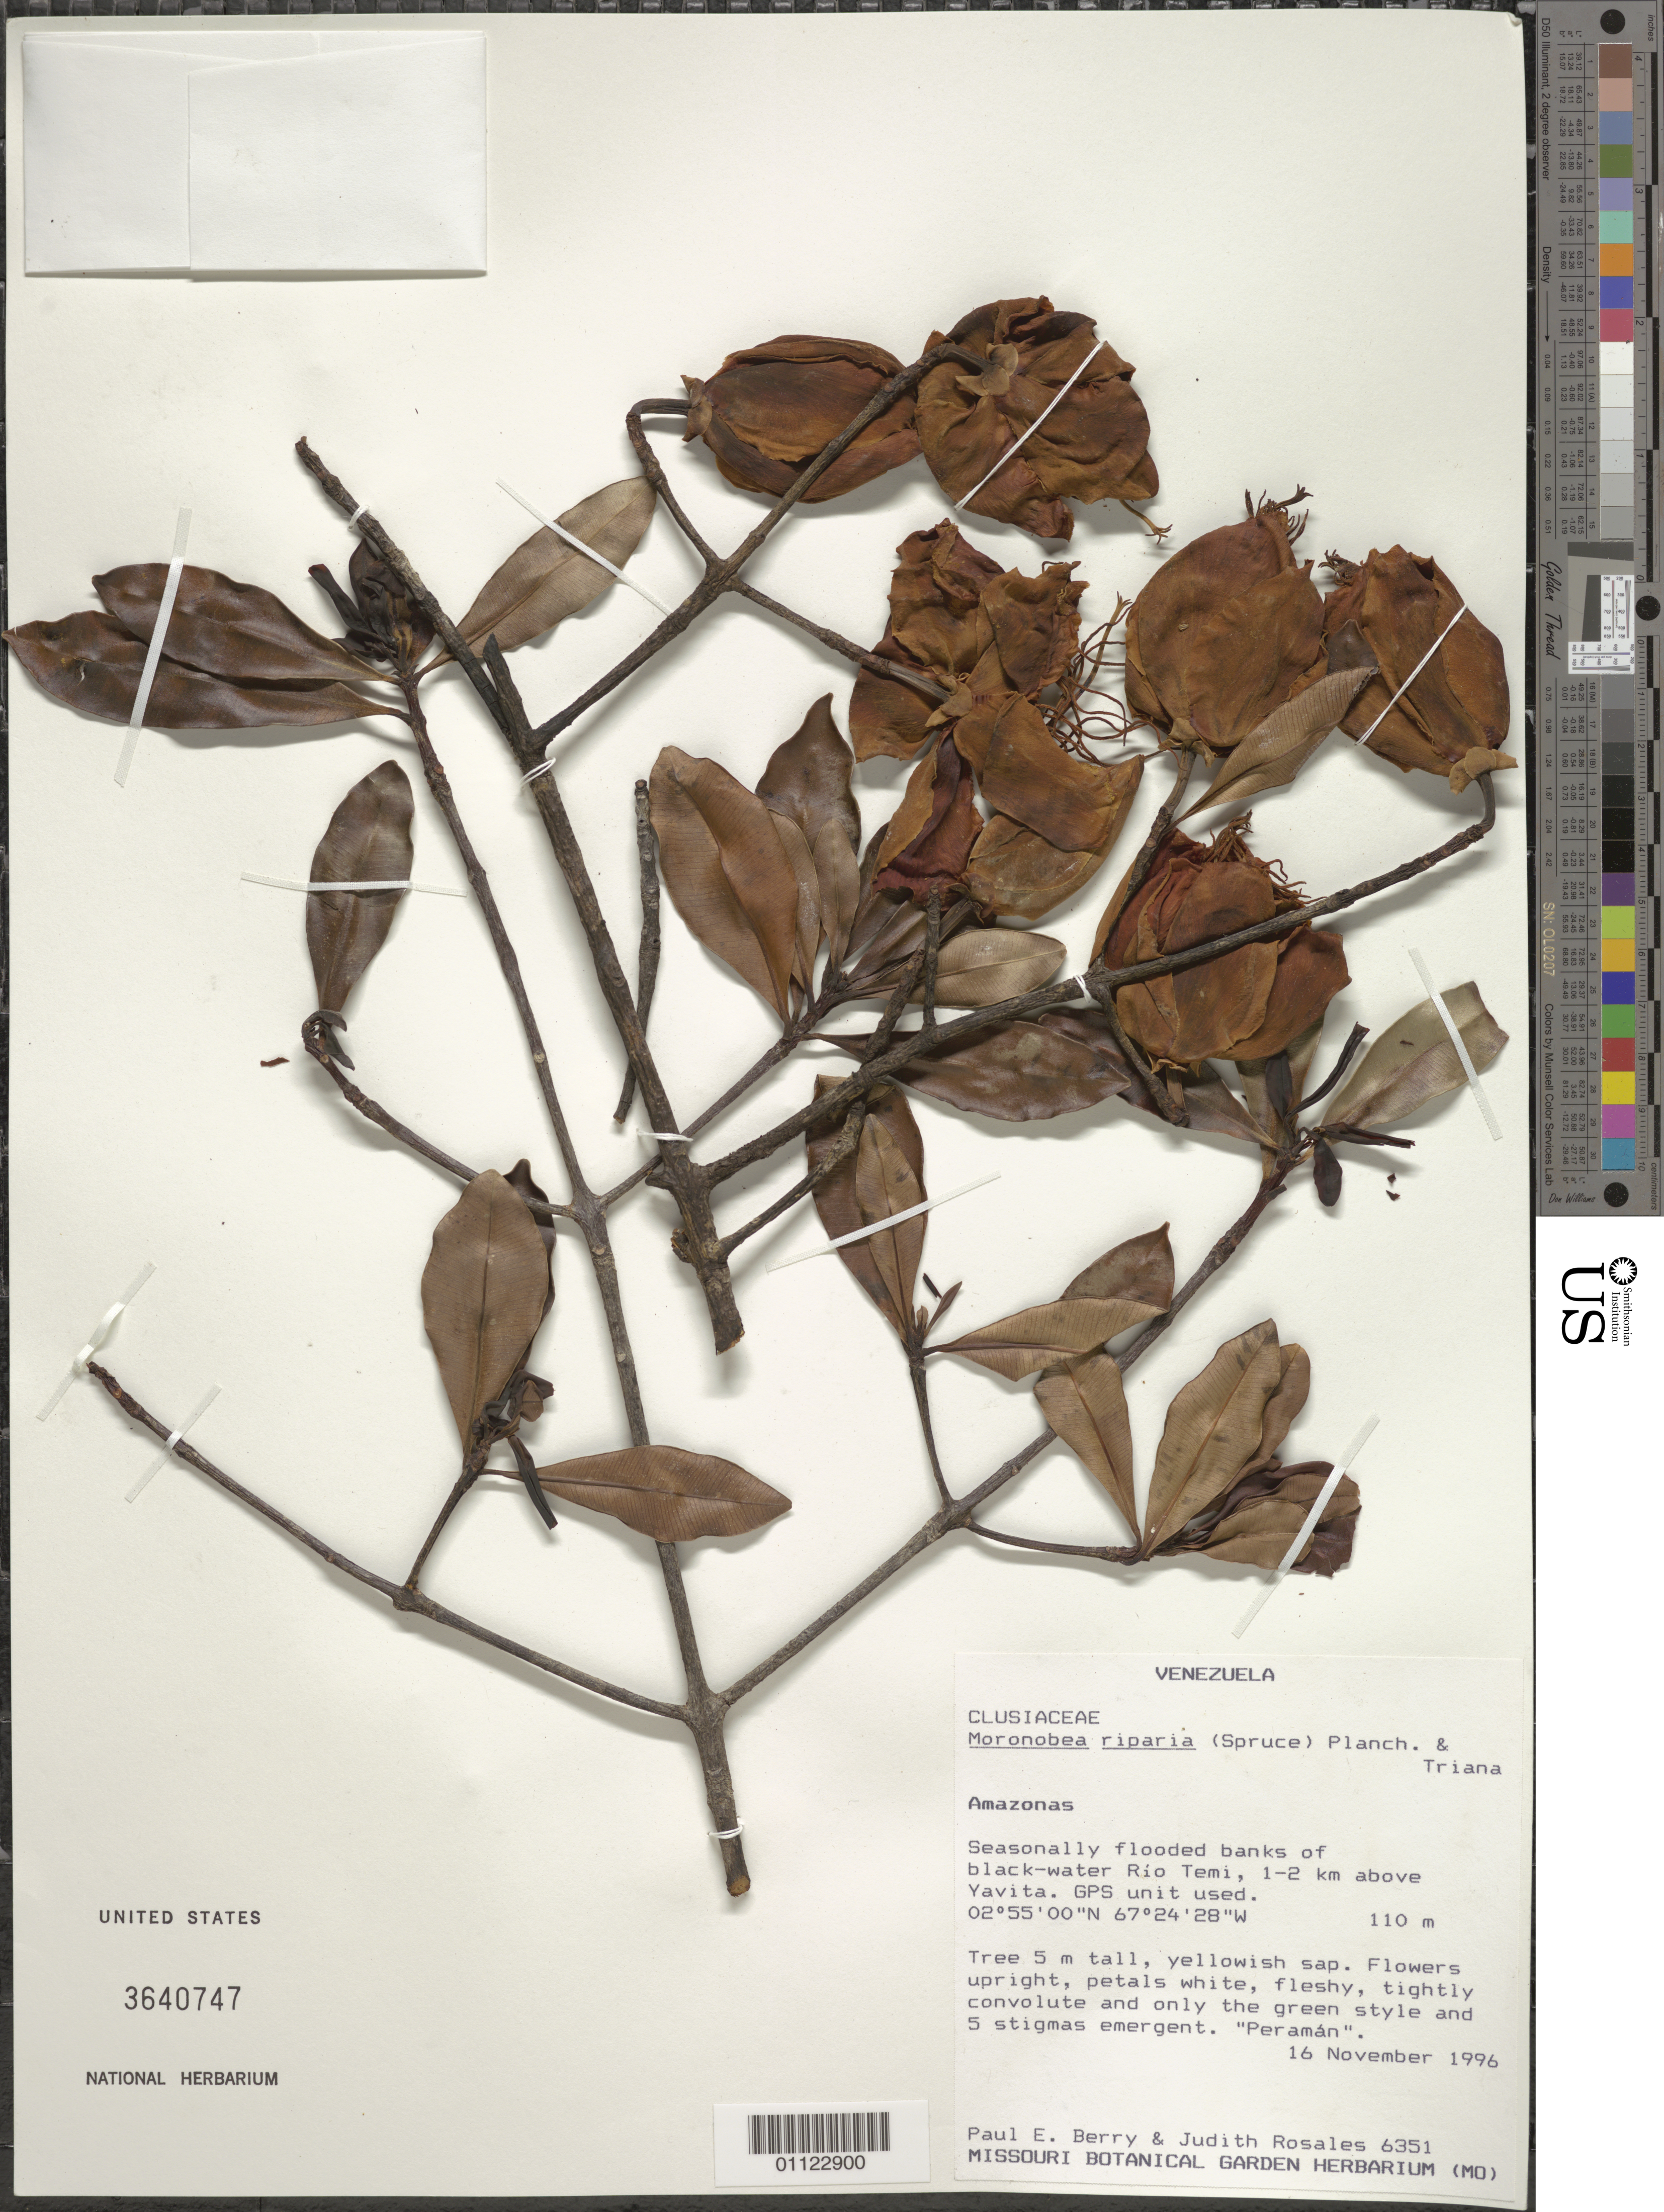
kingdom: Plantae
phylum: Tracheophyta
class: Magnoliopsida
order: Malpighiales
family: Clusiaceae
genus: Moronobea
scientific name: Moronobea riparia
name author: Planch. & Triana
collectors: P. E. Berry & J. Rosales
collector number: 6351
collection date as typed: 16-Nov-96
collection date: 1996-11-16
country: Venezuela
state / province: Amazonas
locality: Río Temi, 1-2km above Yavita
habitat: Seasonally flooded banks of black-water rio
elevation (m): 110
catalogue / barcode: US 3640747